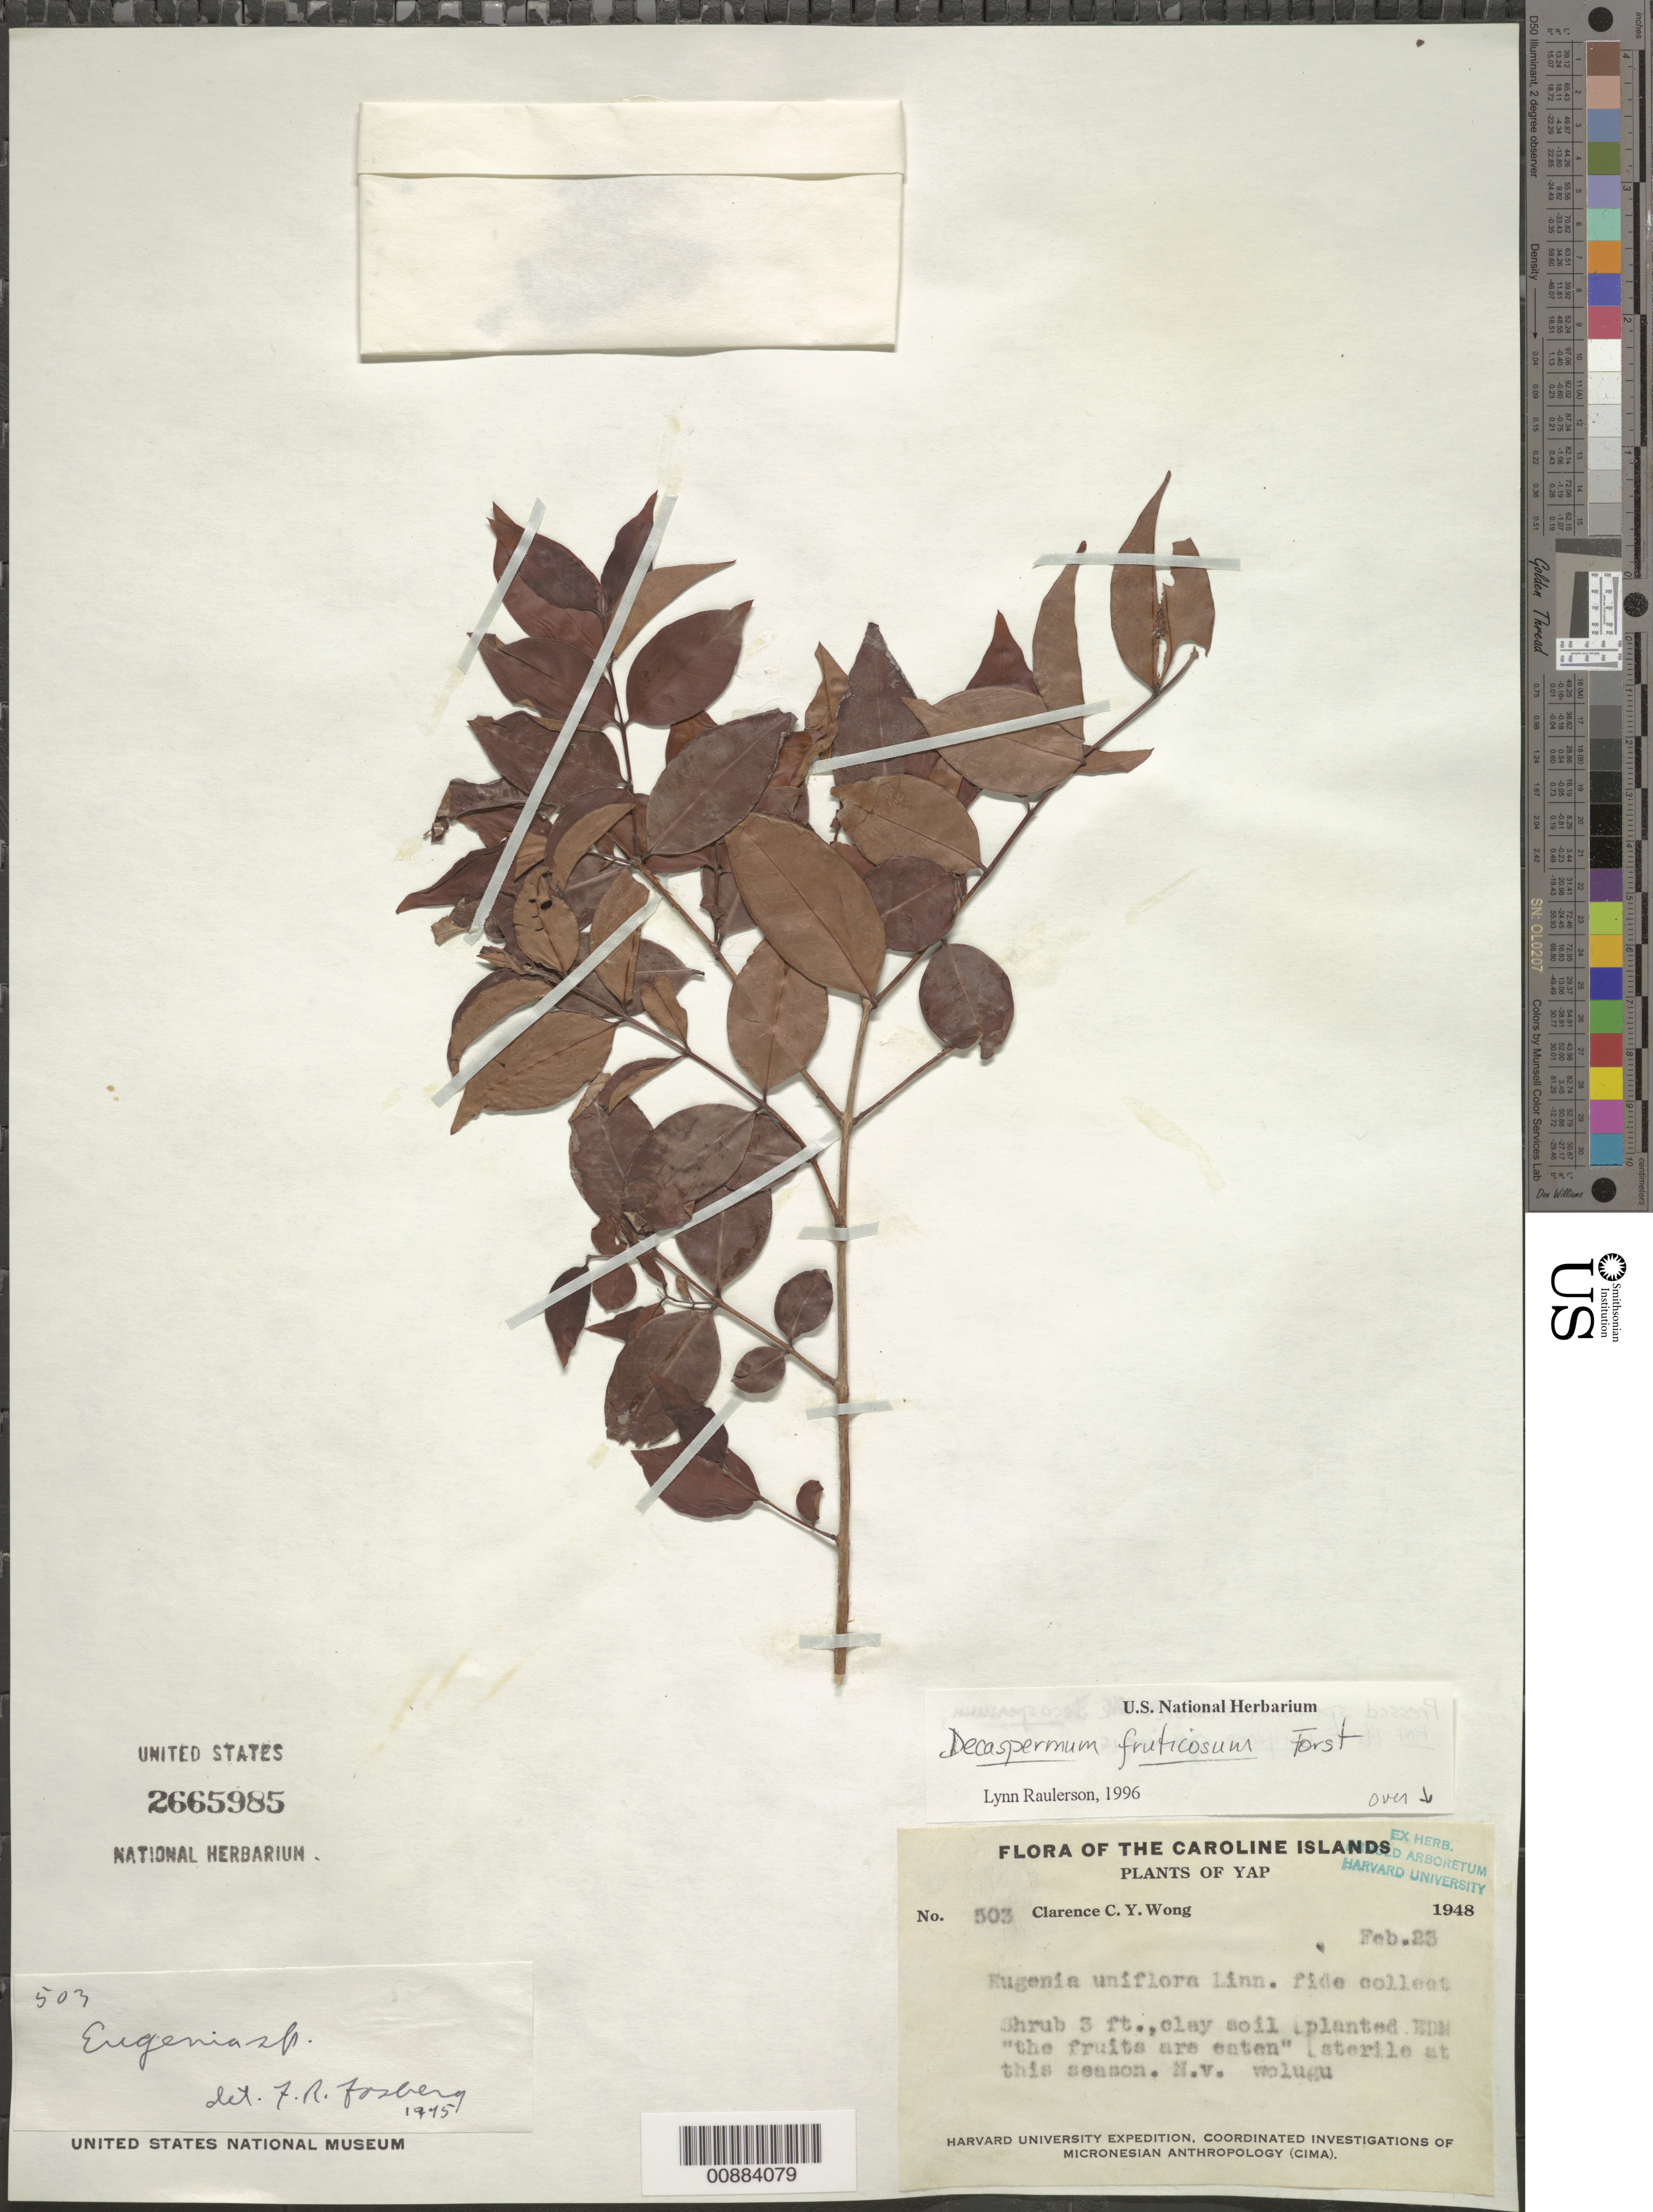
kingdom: Plantae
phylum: Tracheophyta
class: Magnoliopsida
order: Myrtales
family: Myrtaceae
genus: Decaspermum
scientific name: Decaspermum fruticosum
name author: J.R. Forst. & G. Forst.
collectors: C. Wong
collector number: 503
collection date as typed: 23 Feb 1948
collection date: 1948-02-23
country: Micronesia, Federated States of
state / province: Yap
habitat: clay soil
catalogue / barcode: US 2665985